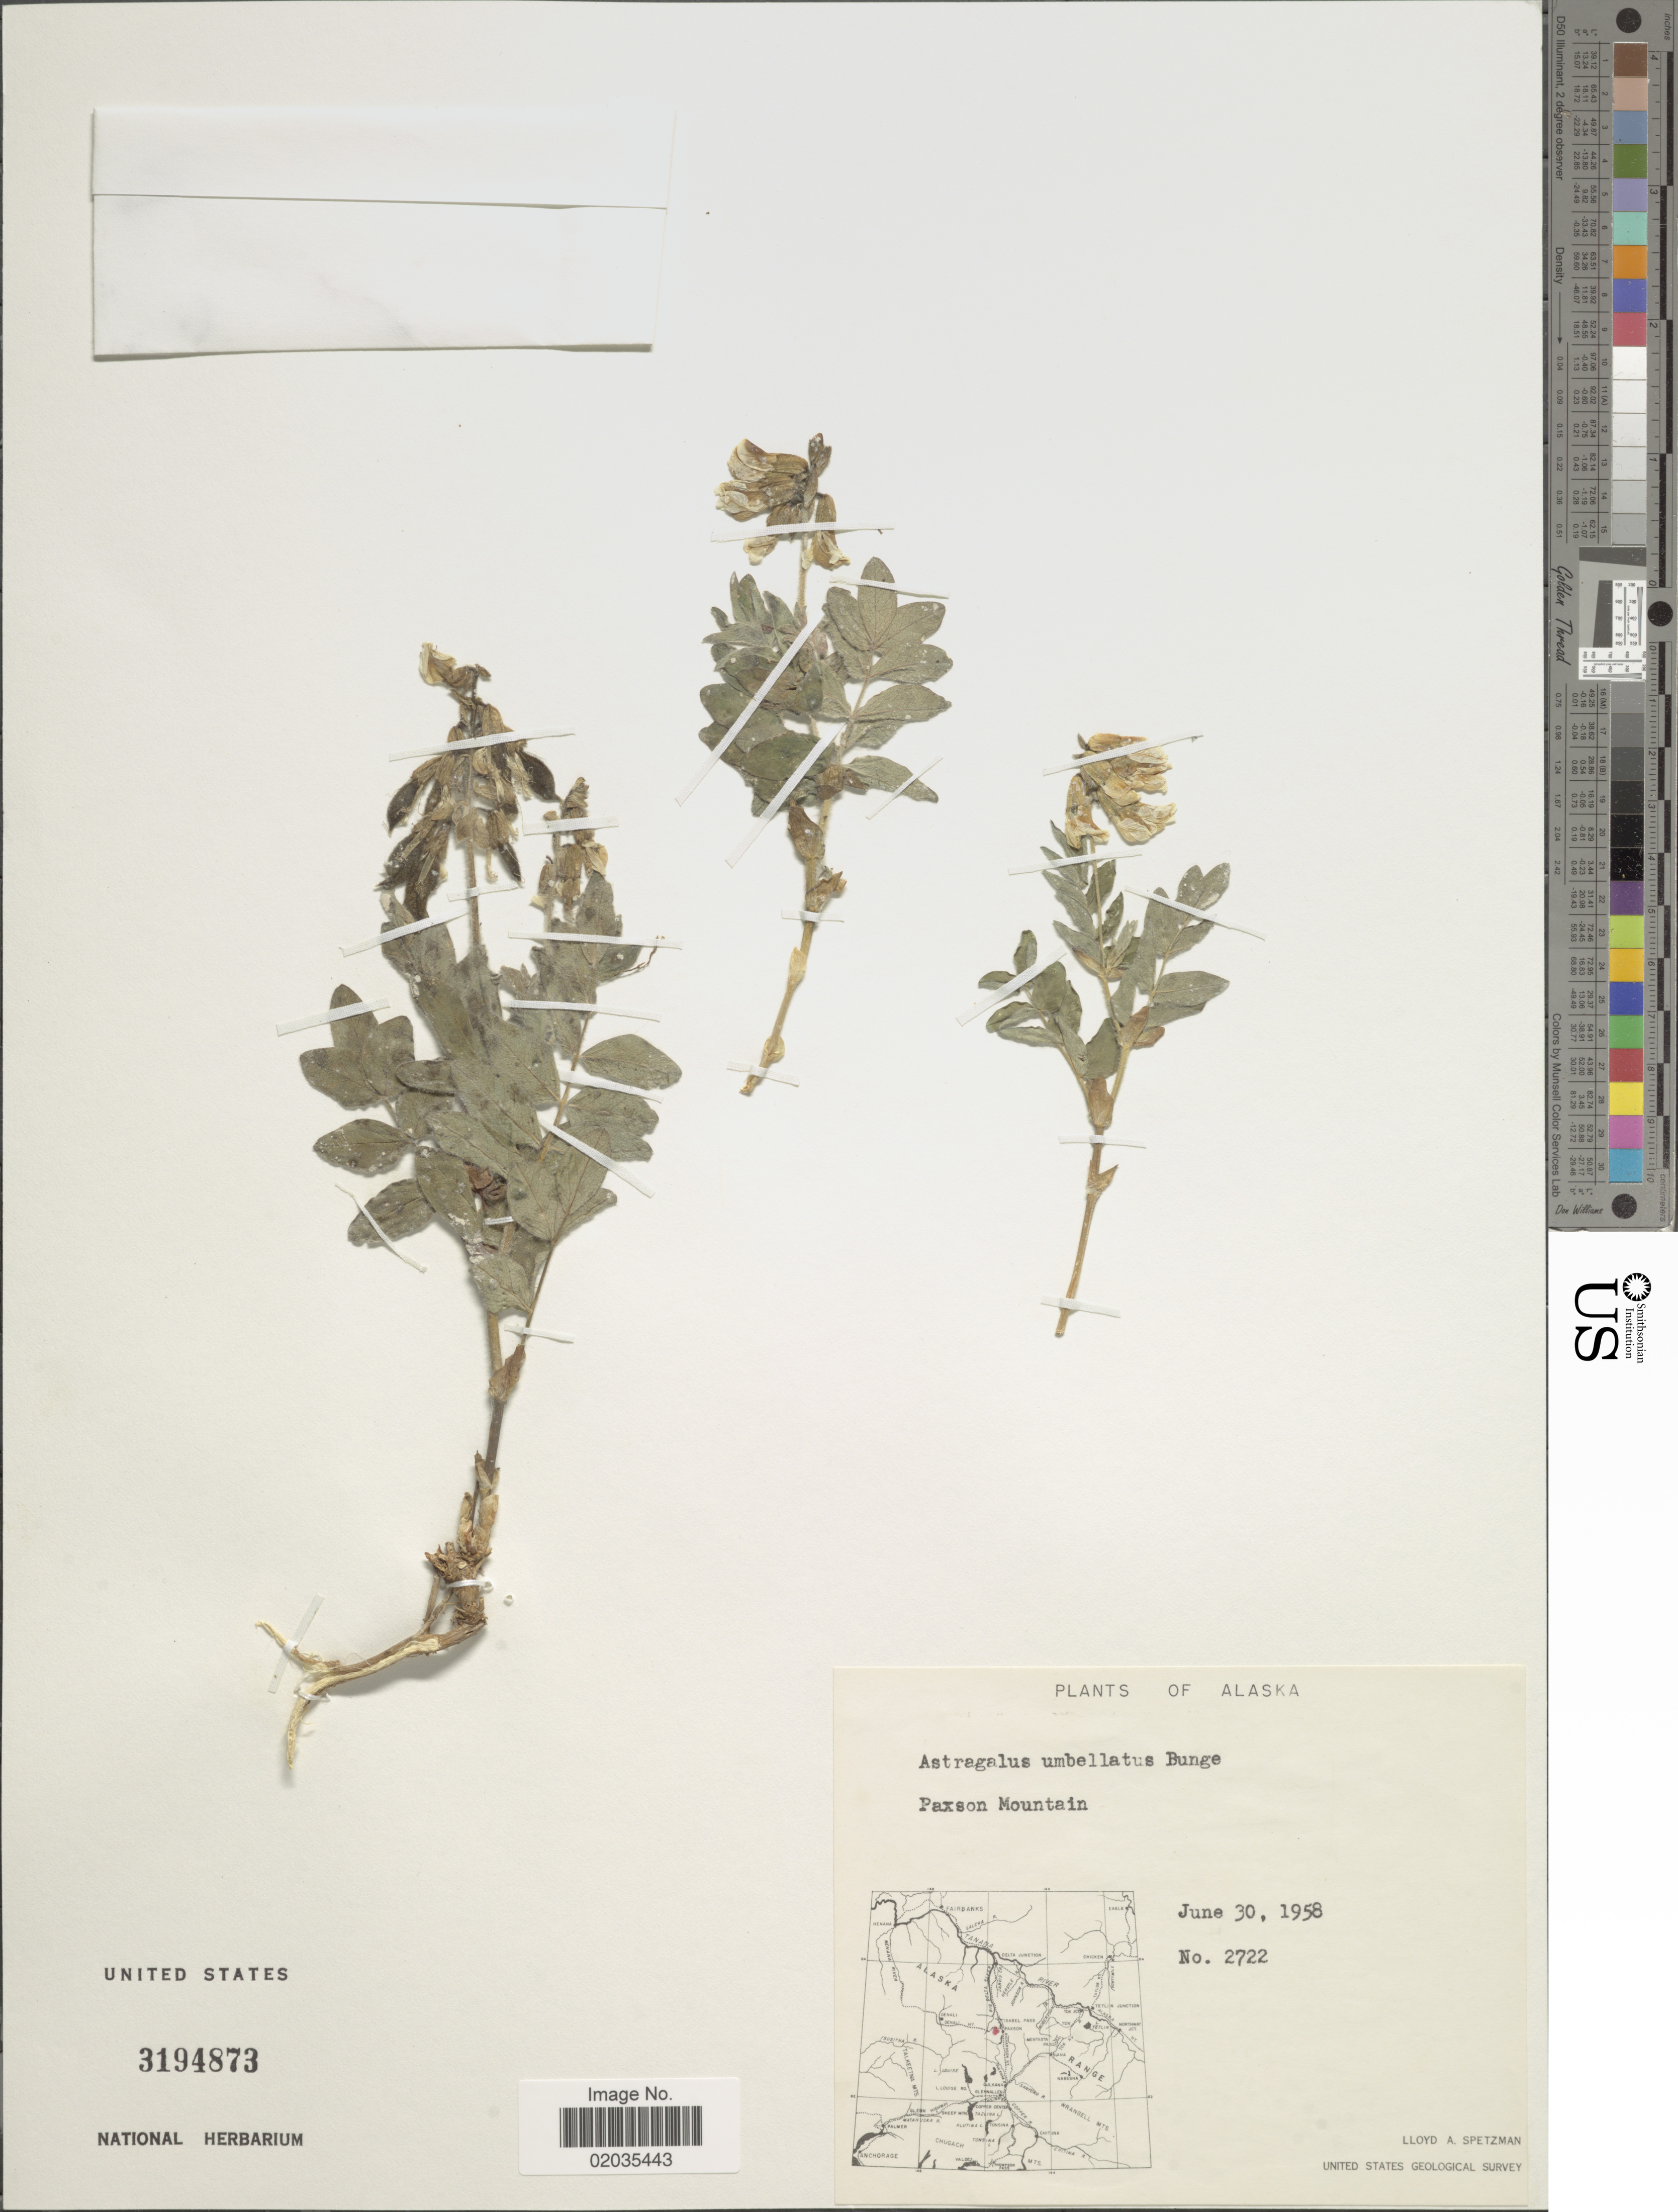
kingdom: Plantae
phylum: Tracheophyta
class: Magnoliopsida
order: Fabales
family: Fabaceae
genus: Astragalus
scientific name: Astragalus umbellatus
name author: Bunge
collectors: L. Spetzman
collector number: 2722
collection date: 1958-06-30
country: United States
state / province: Alaska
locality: Paxson Mountain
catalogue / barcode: US 3194873